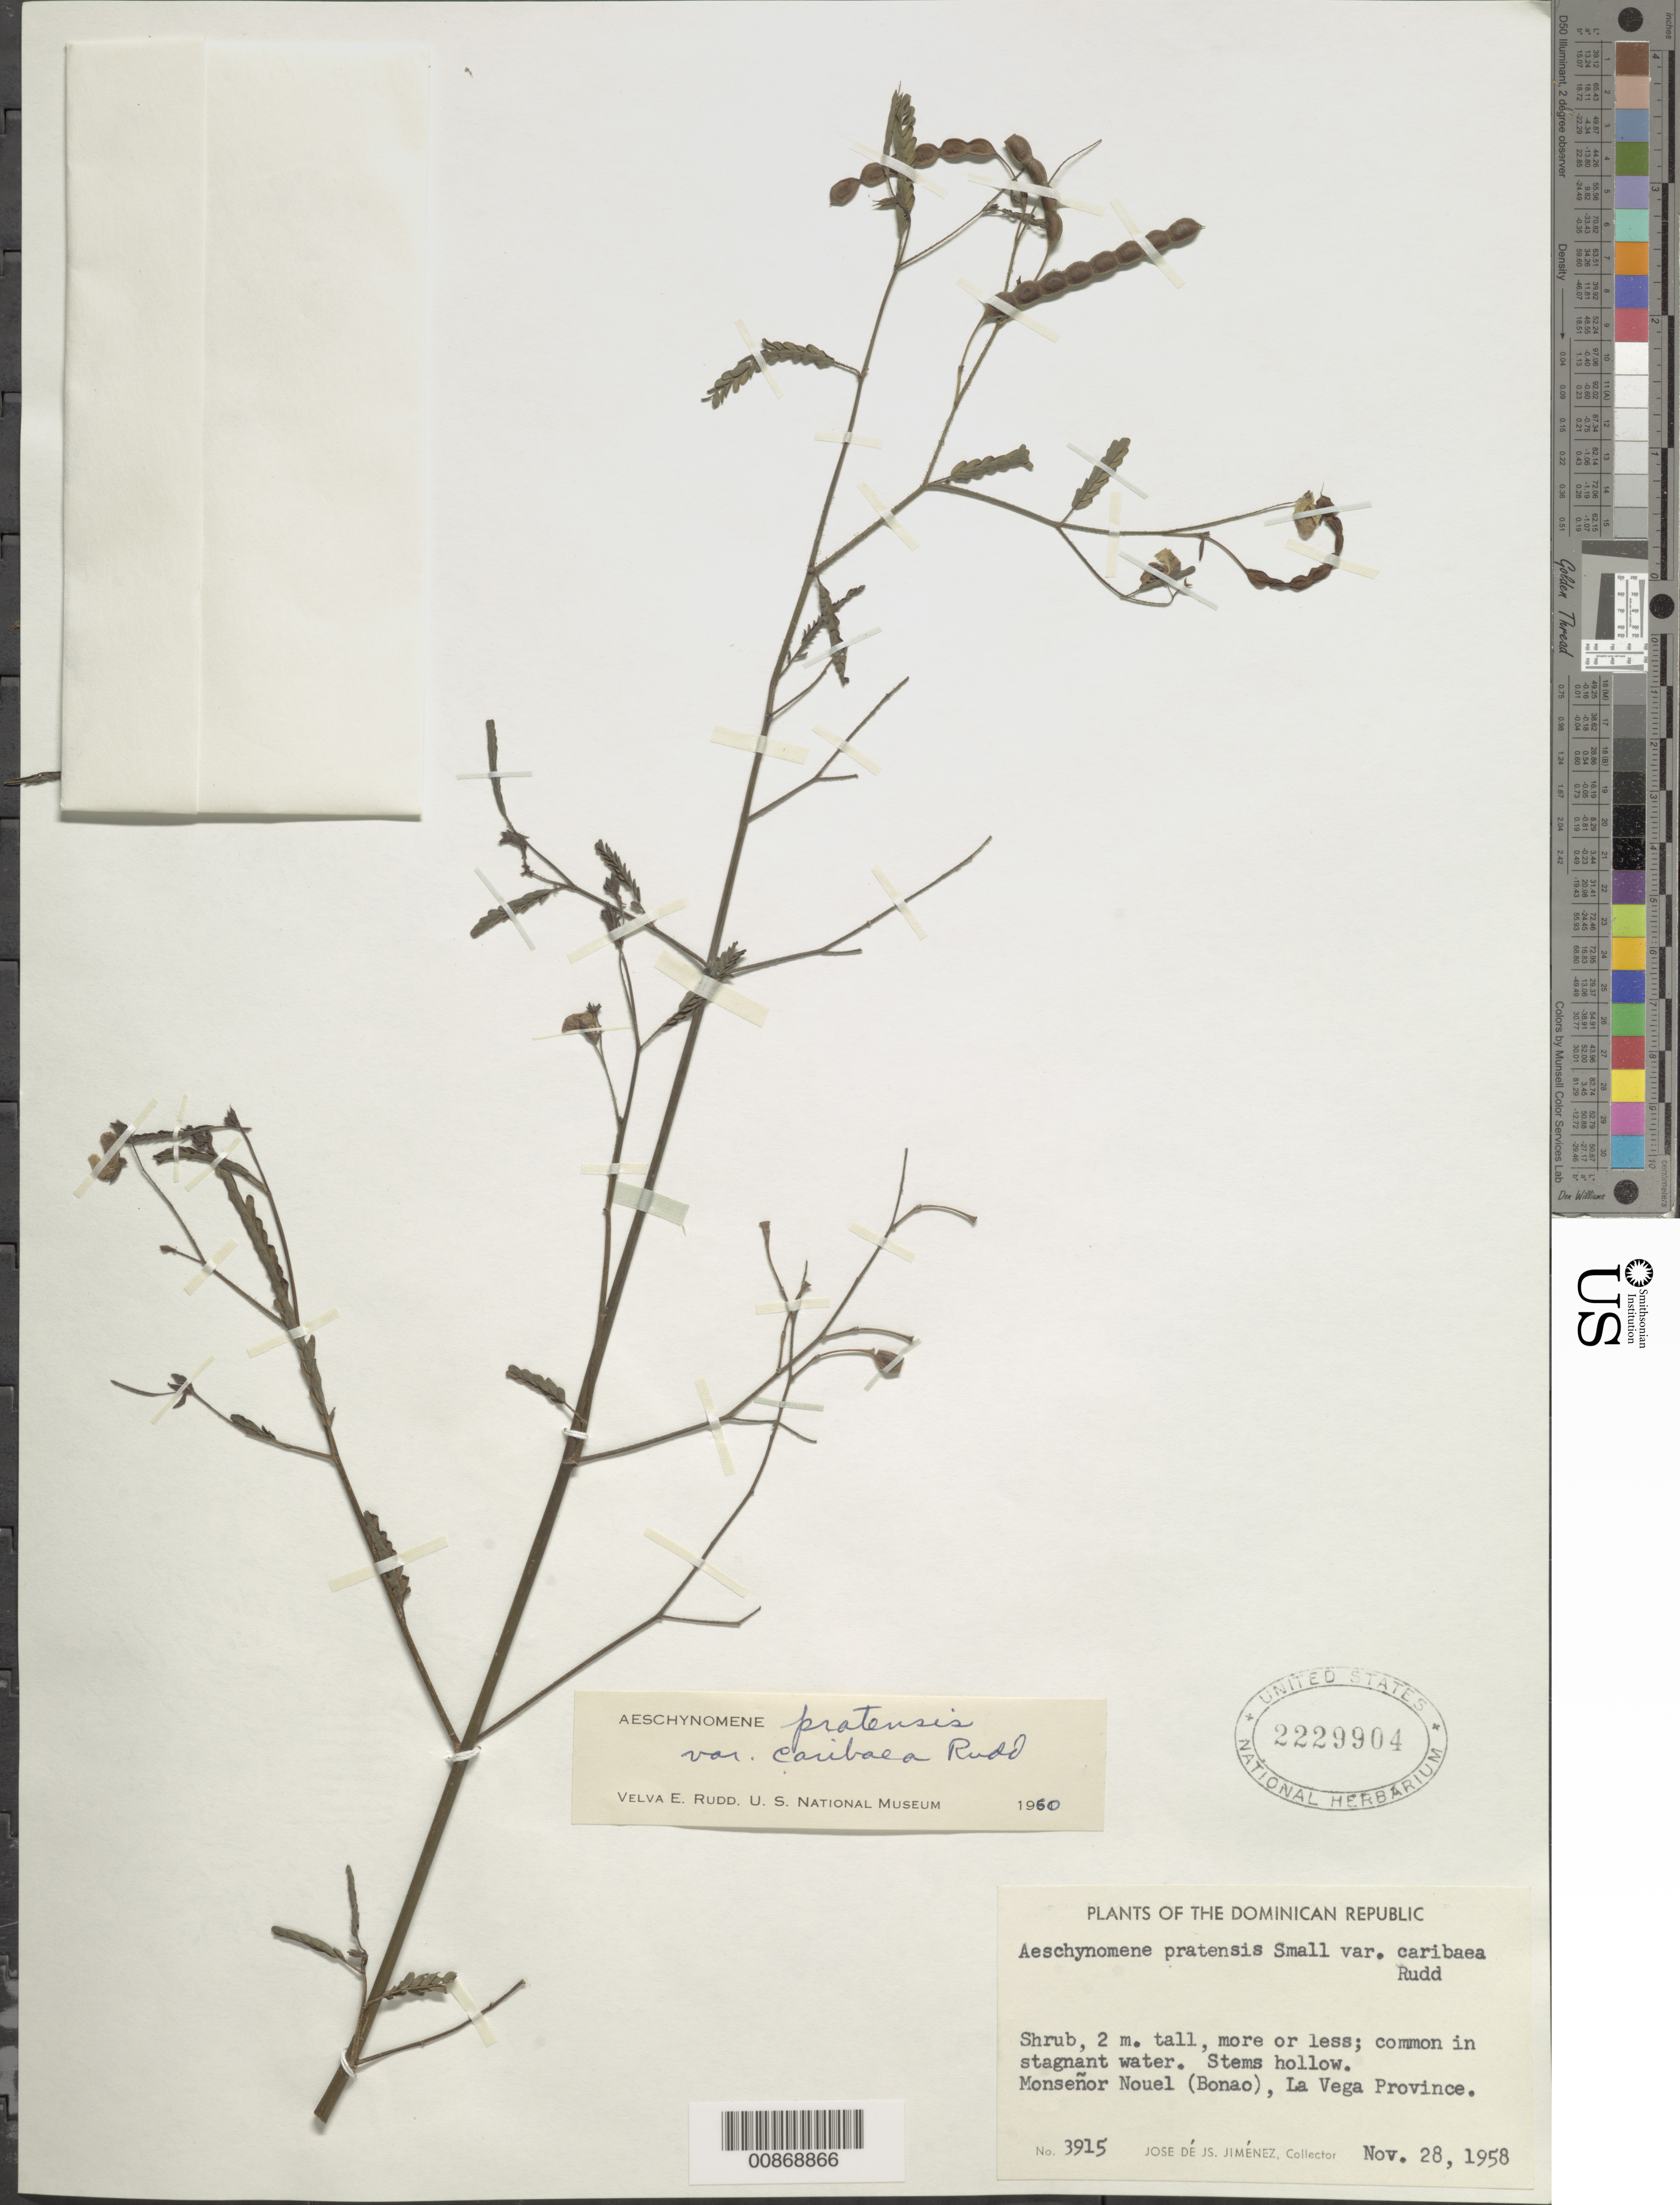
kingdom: Plantae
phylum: Tracheophyta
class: Magnoliopsida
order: Fabales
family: Fabaceae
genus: Aeschynomene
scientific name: Aeschynomene pratensis var. caribaea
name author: Rudd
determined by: Rudd, V. E.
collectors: J. J. Jiménez Almonte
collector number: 3915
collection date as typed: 28 Nov 1958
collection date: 1958-11-28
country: Dominican Republic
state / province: La Vega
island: Hispaniola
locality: Monseñor Nouel (Bonao).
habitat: Common in stagnant water.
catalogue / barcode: US 2229904